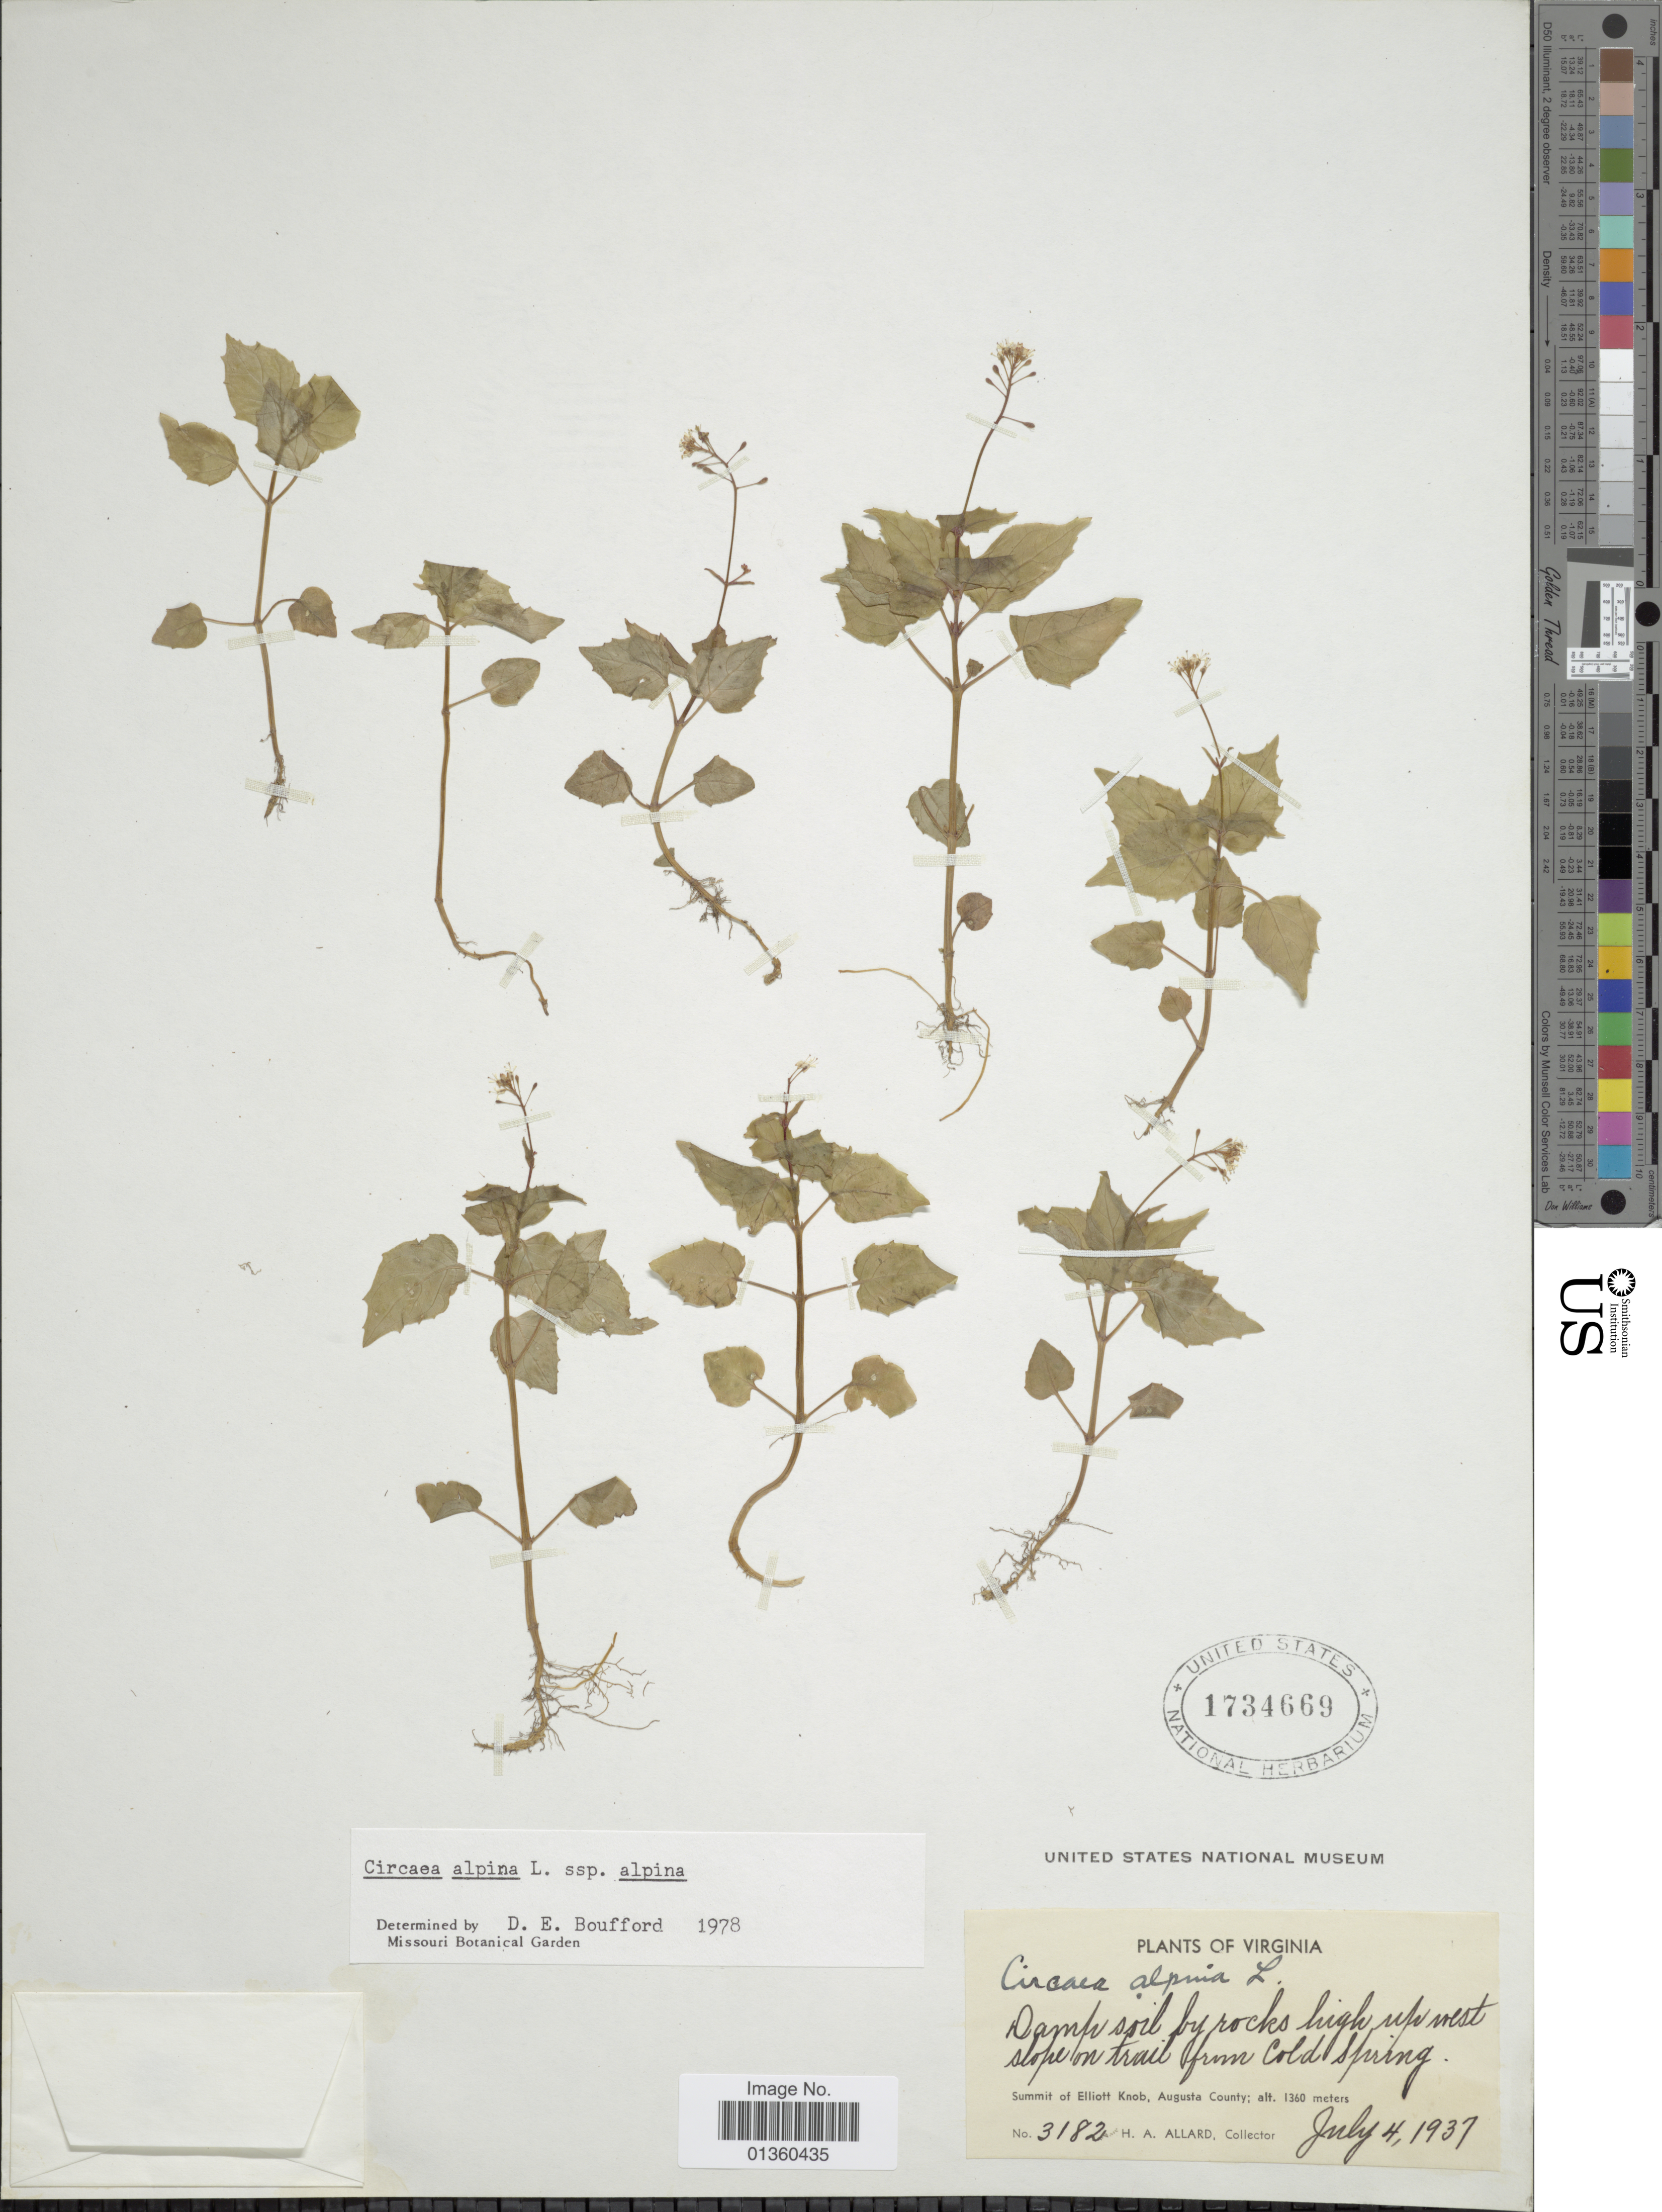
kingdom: Plantae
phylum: Tracheophyta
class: Magnoliopsida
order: Myrtales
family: Onagraceae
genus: Circaea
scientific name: Circaea alpina subsp. alpina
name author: L.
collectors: H. A. Allard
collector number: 3182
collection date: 1937-07-04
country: United States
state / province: Virginia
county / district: Augusta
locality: West slope on trail from Cold Spring. Summit of Elliott Knob, Augusta County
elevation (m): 1360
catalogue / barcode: US 734669